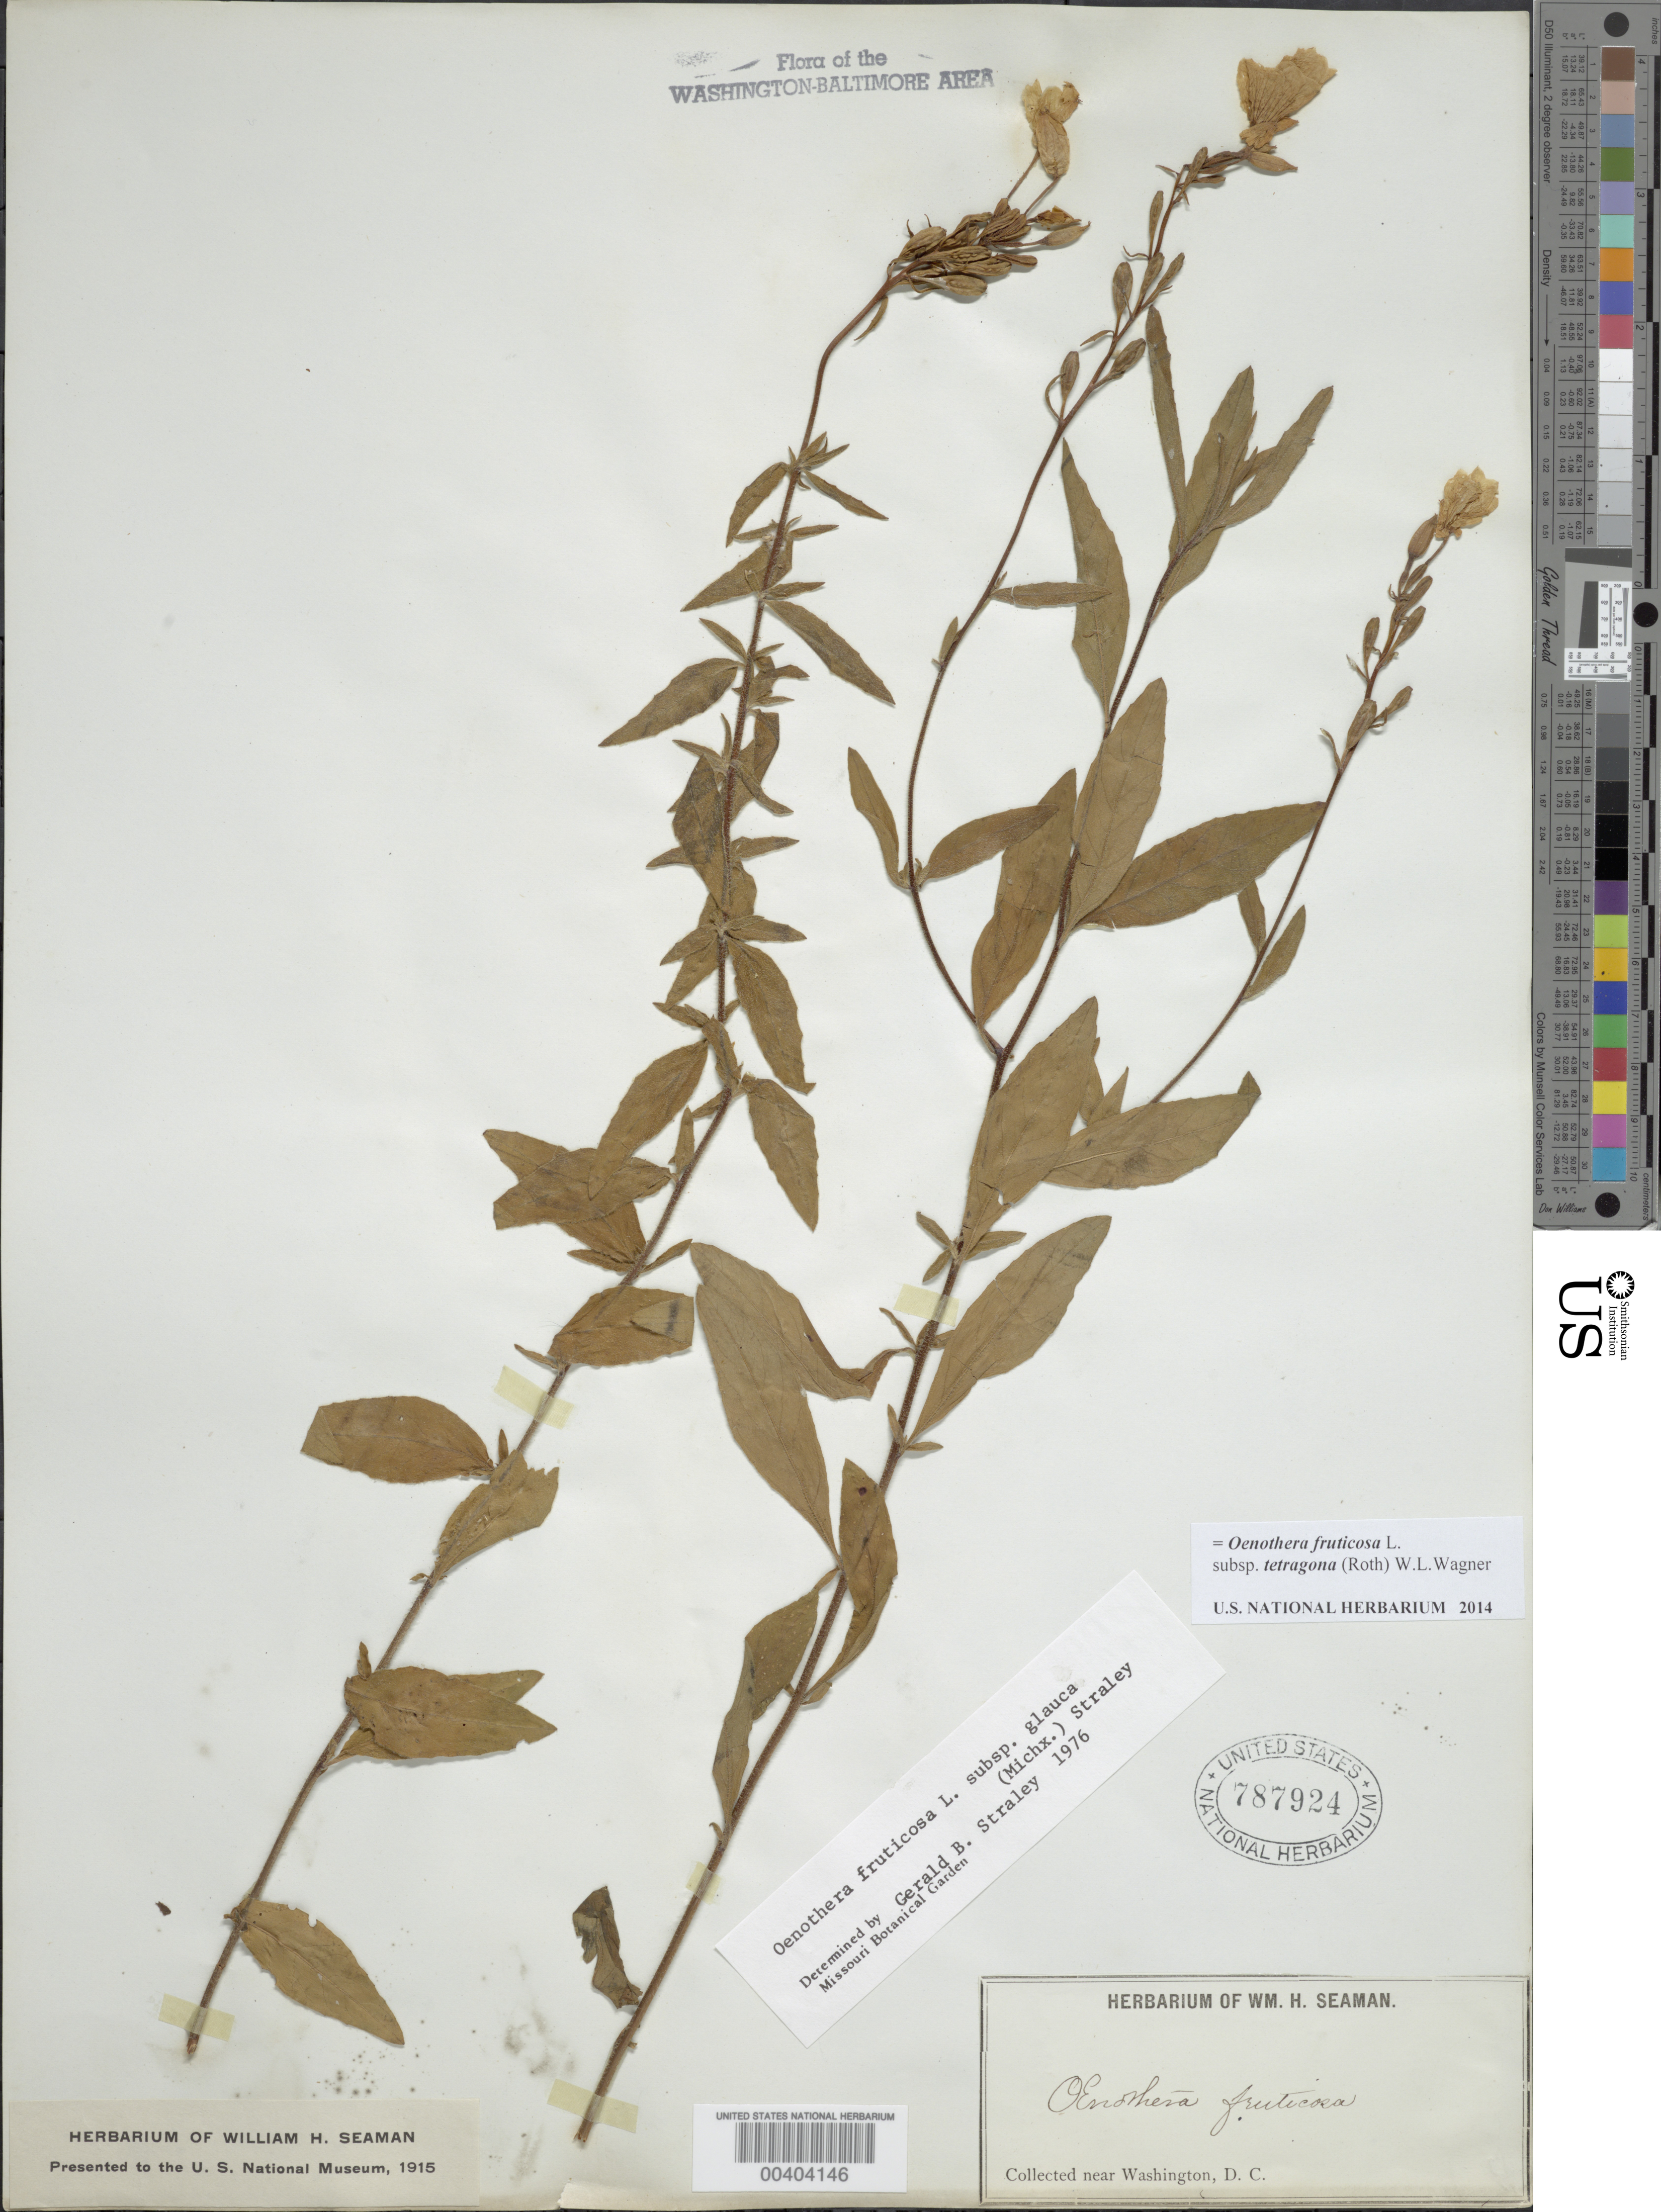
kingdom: Plantae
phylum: Tracheophyta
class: Magnoliopsida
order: Myrtales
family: Onagraceae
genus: Oenothera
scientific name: Oenothera fruticosa subsp. tetragona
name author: (Roth) W.L. Wagner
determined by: Wagner, W. L., (BOT), Smithsonian Institution - National Museum of Natural History (UNITED STATES)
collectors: W. Seaman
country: United States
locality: Near Washington DC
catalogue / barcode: US 787924